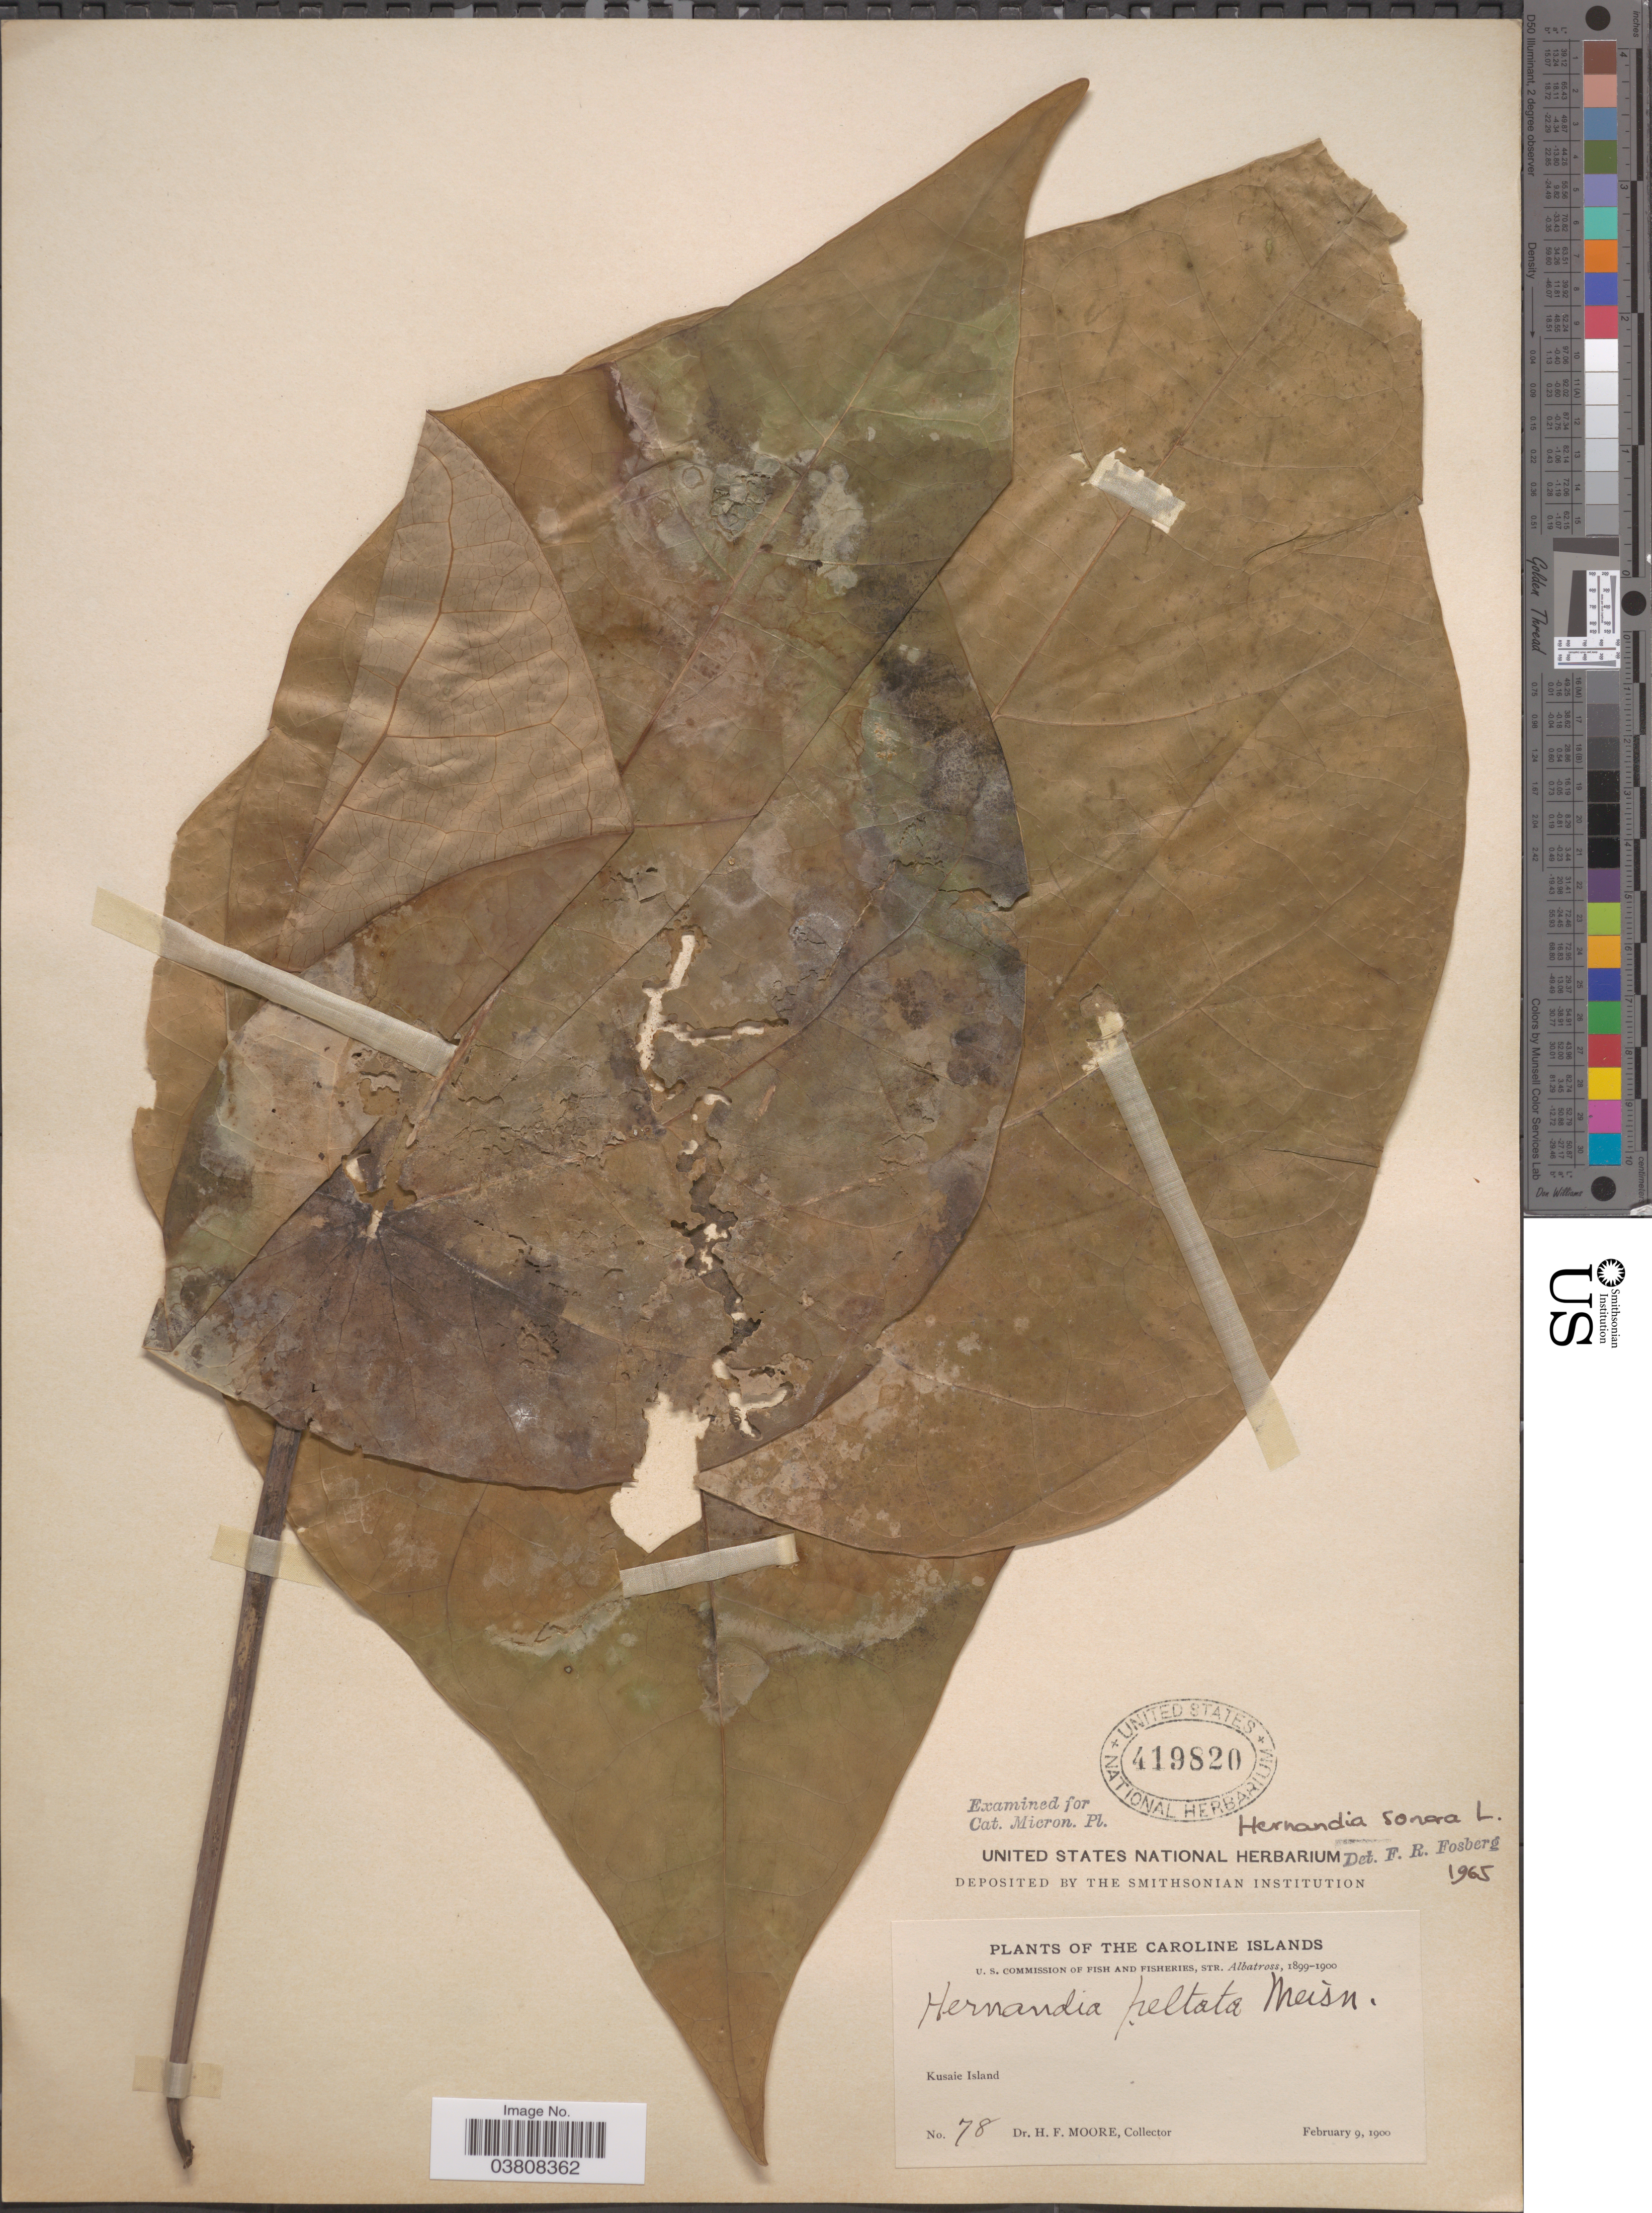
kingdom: Plantae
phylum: Tracheophyta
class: Magnoliopsida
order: Laurales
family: Hernandiaceae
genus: Hernandia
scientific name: Hernandia nymphaeifolia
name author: (C. Presl) Kubitzki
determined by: Strong, Mark T., (BOT), Smithsonian Institution - National Museum of Natural History (UNITED STATES)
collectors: H. F. Moore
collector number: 78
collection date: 1900-02-09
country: Micronesia, Federated States of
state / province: Kosrae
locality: Caroline Islands. Kusaie Island.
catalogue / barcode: US 419820